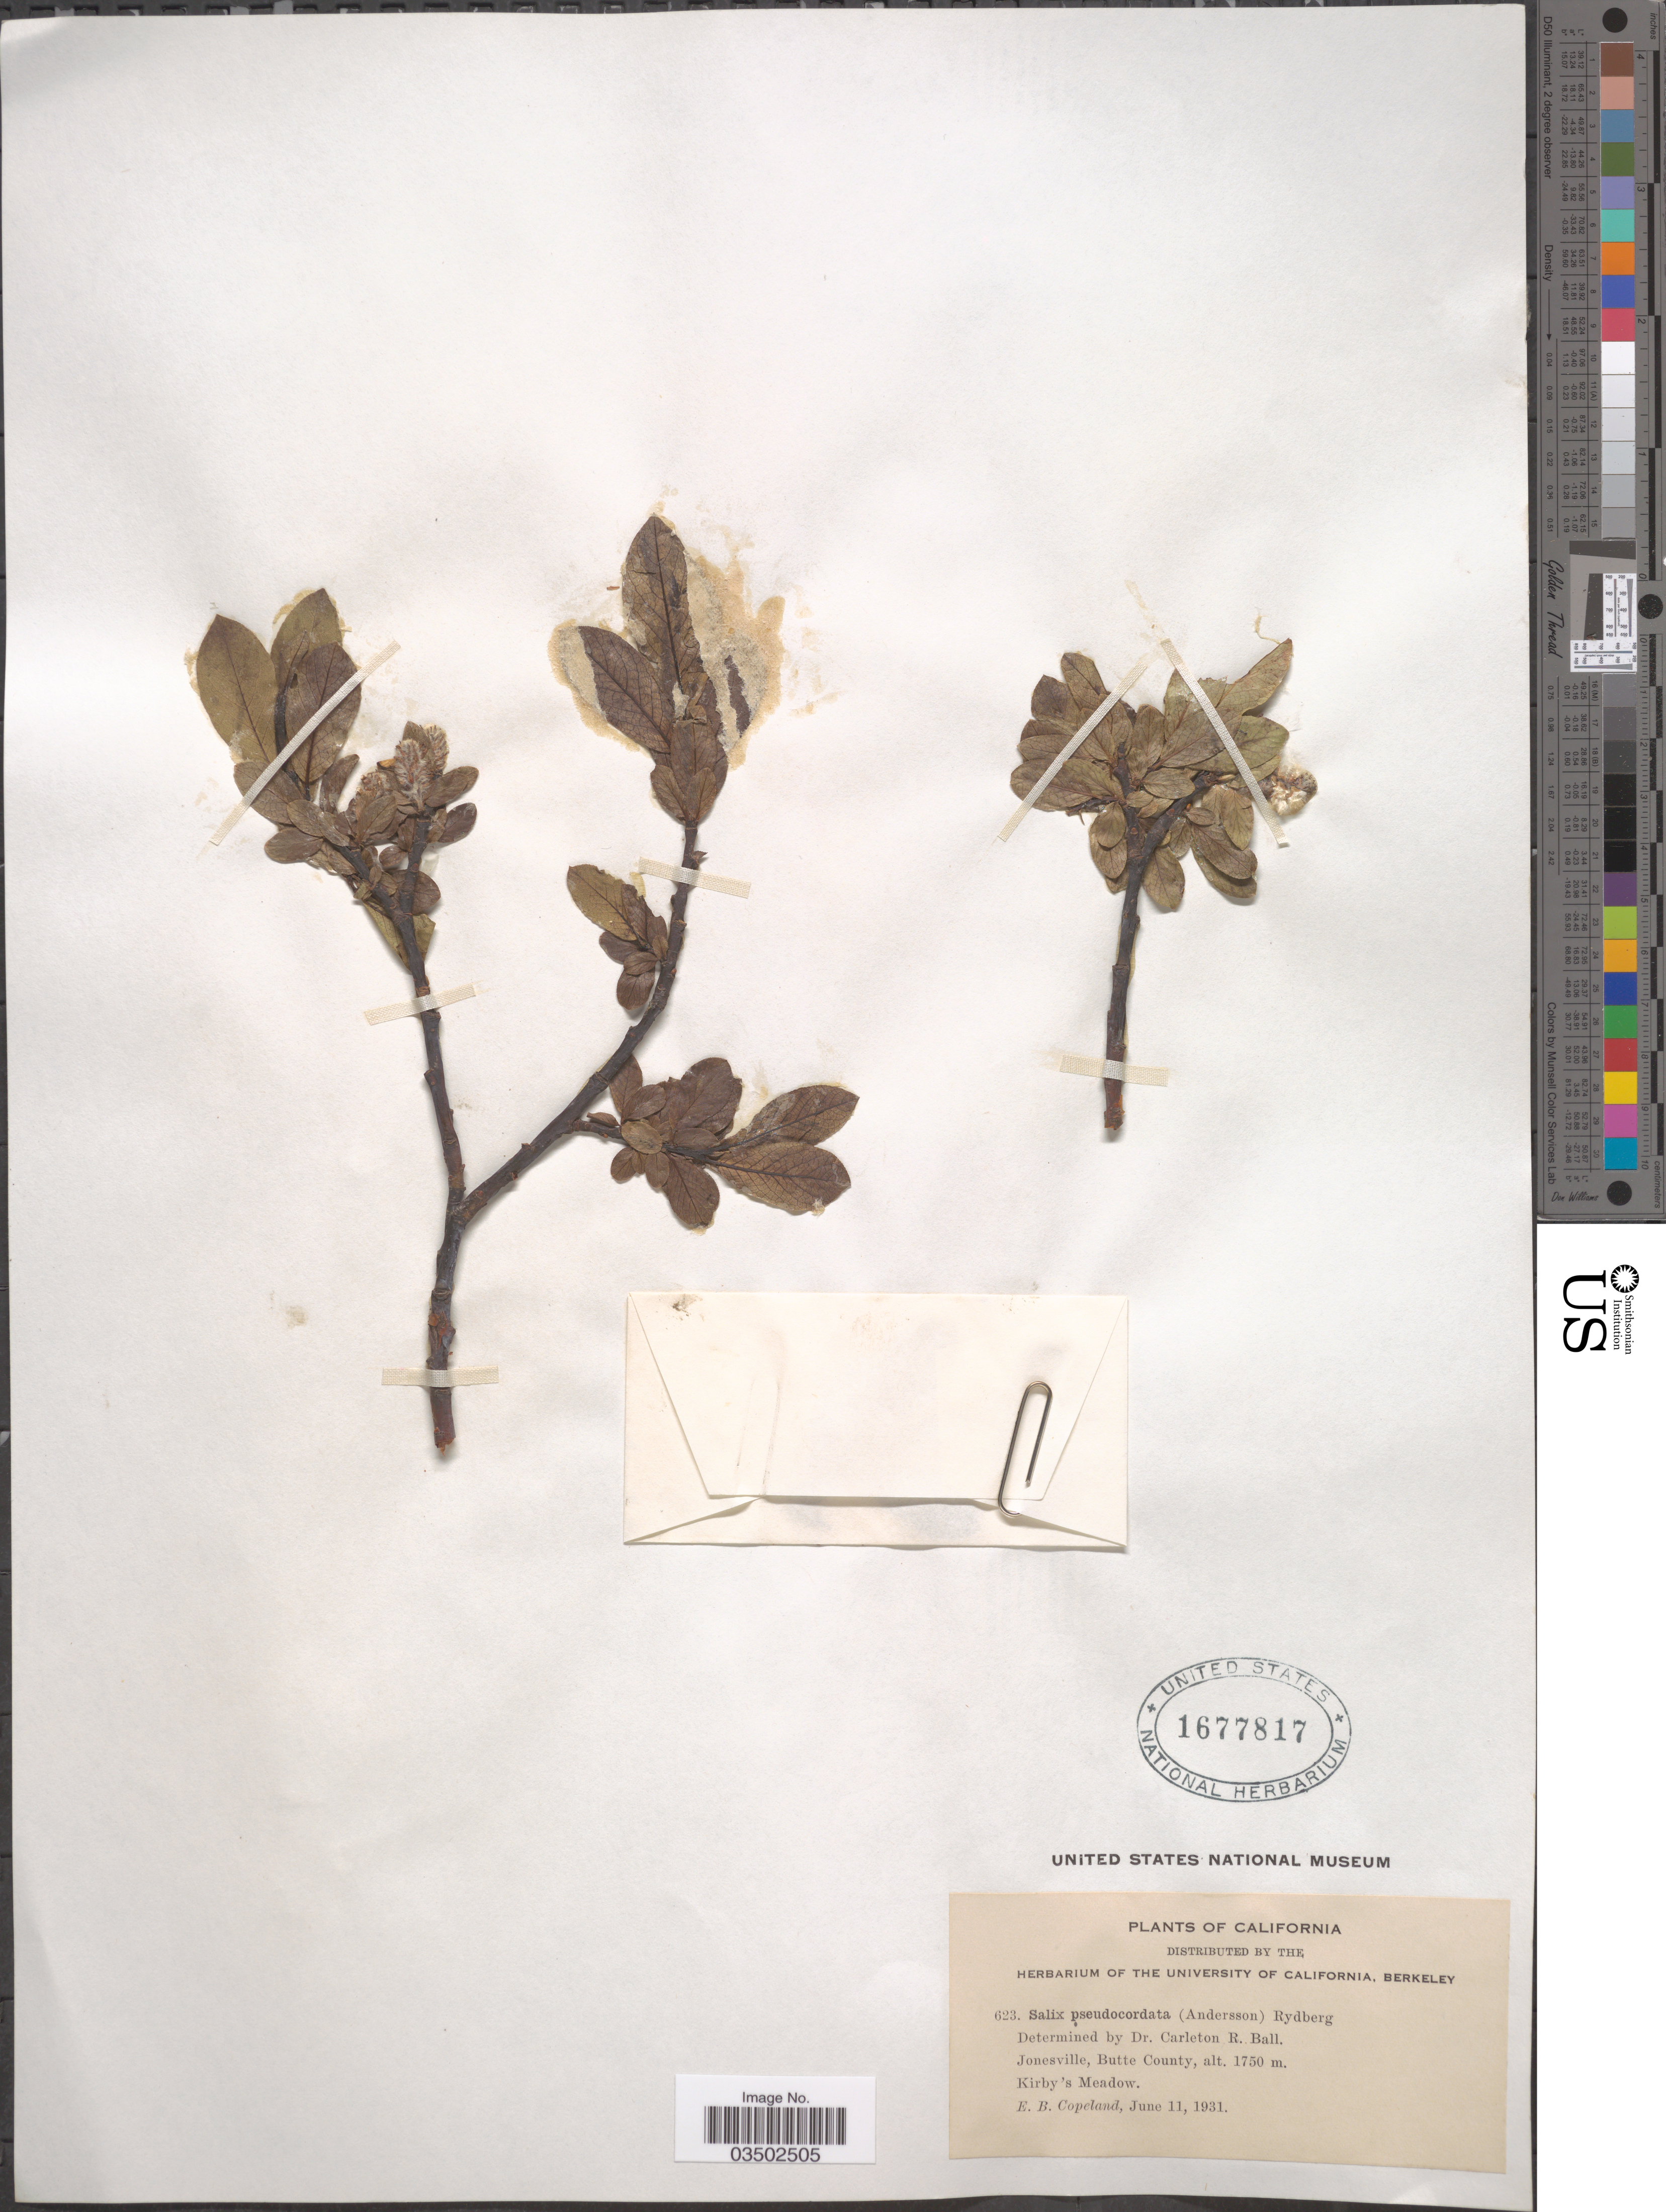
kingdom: Plantae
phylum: Tracheophyta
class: Magnoliopsida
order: Malpighiales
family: Salicaceae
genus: Salix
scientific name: Salix pseudocordata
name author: (Andersson) Andersson ex Rydb.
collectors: E. B. Copeland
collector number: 623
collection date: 1931-06-11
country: United States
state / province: California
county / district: Butte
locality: Jonesville, Butte County. Kirby's Meadow.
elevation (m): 1750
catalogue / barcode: US 1677817